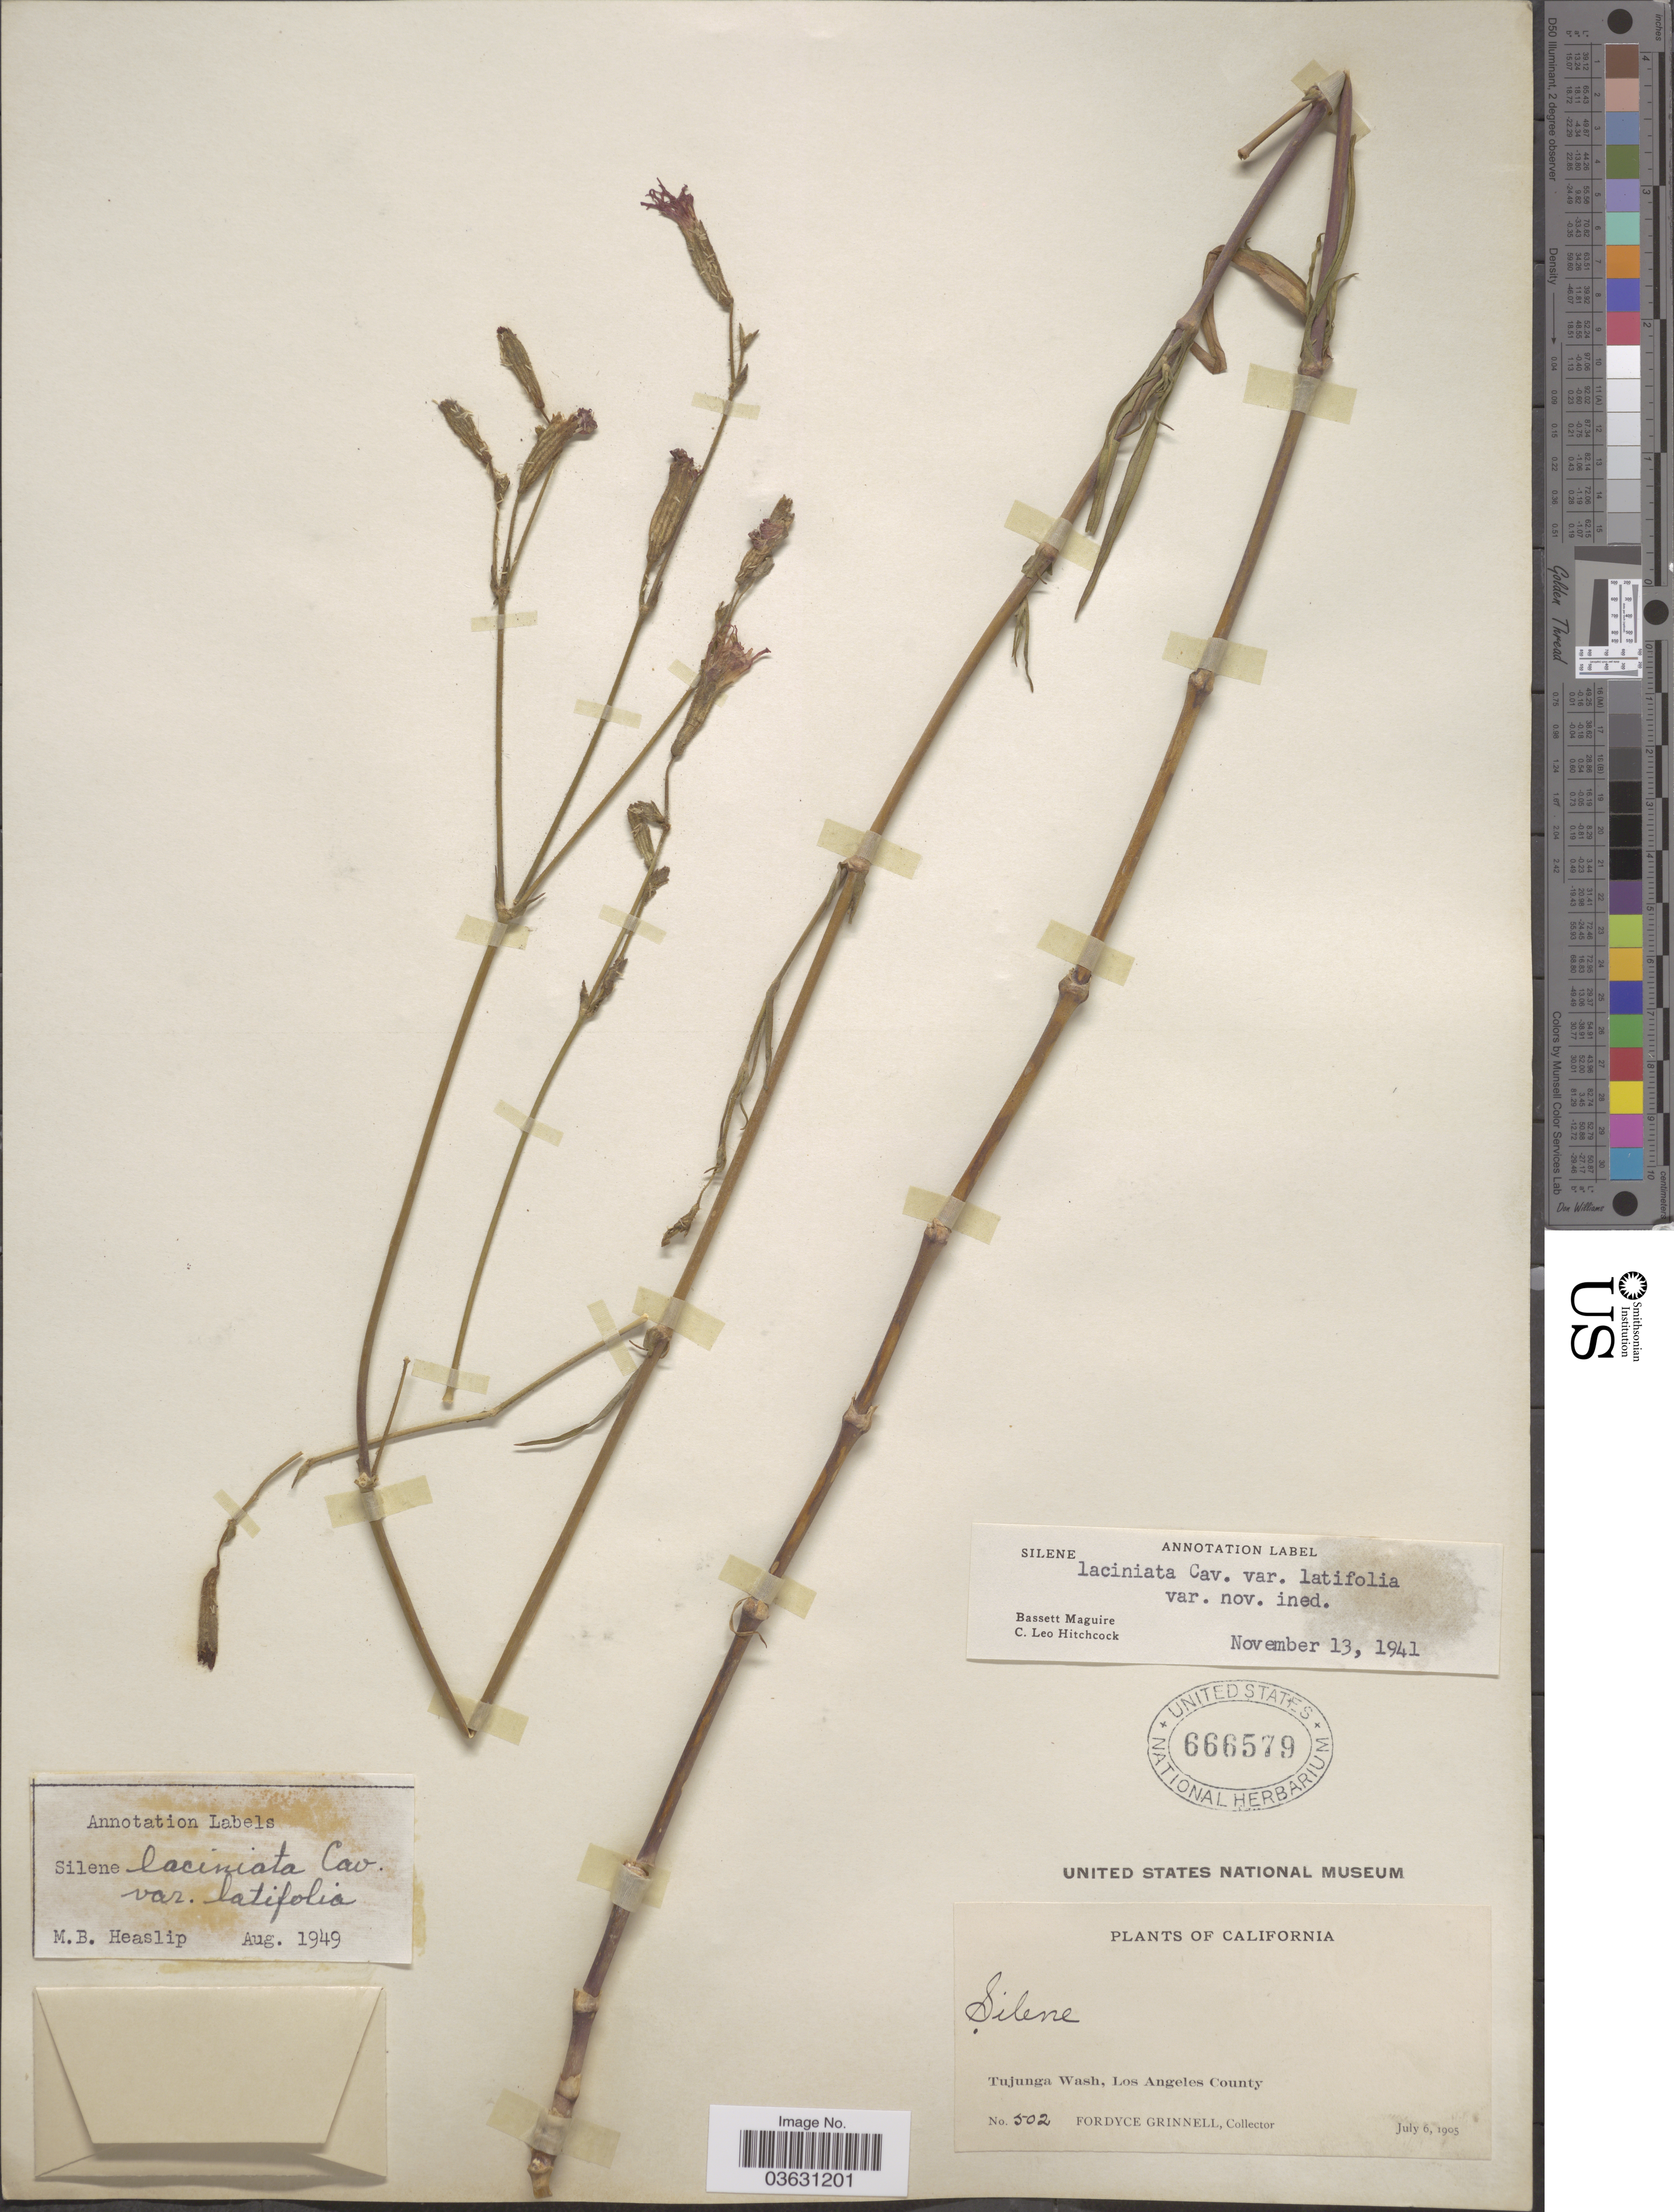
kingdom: Plantae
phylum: Tracheophyta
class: Magnoliopsida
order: Caryophyllales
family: Caryophyllaceae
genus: Silene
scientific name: Silene laciniata var. latifolia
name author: C.L. Hitchc. & Maguire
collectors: F. Grinnell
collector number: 502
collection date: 1905-07-06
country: United States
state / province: California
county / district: Los Angeles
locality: Tujunga Wash, Los Angeles Co.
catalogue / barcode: US 666579